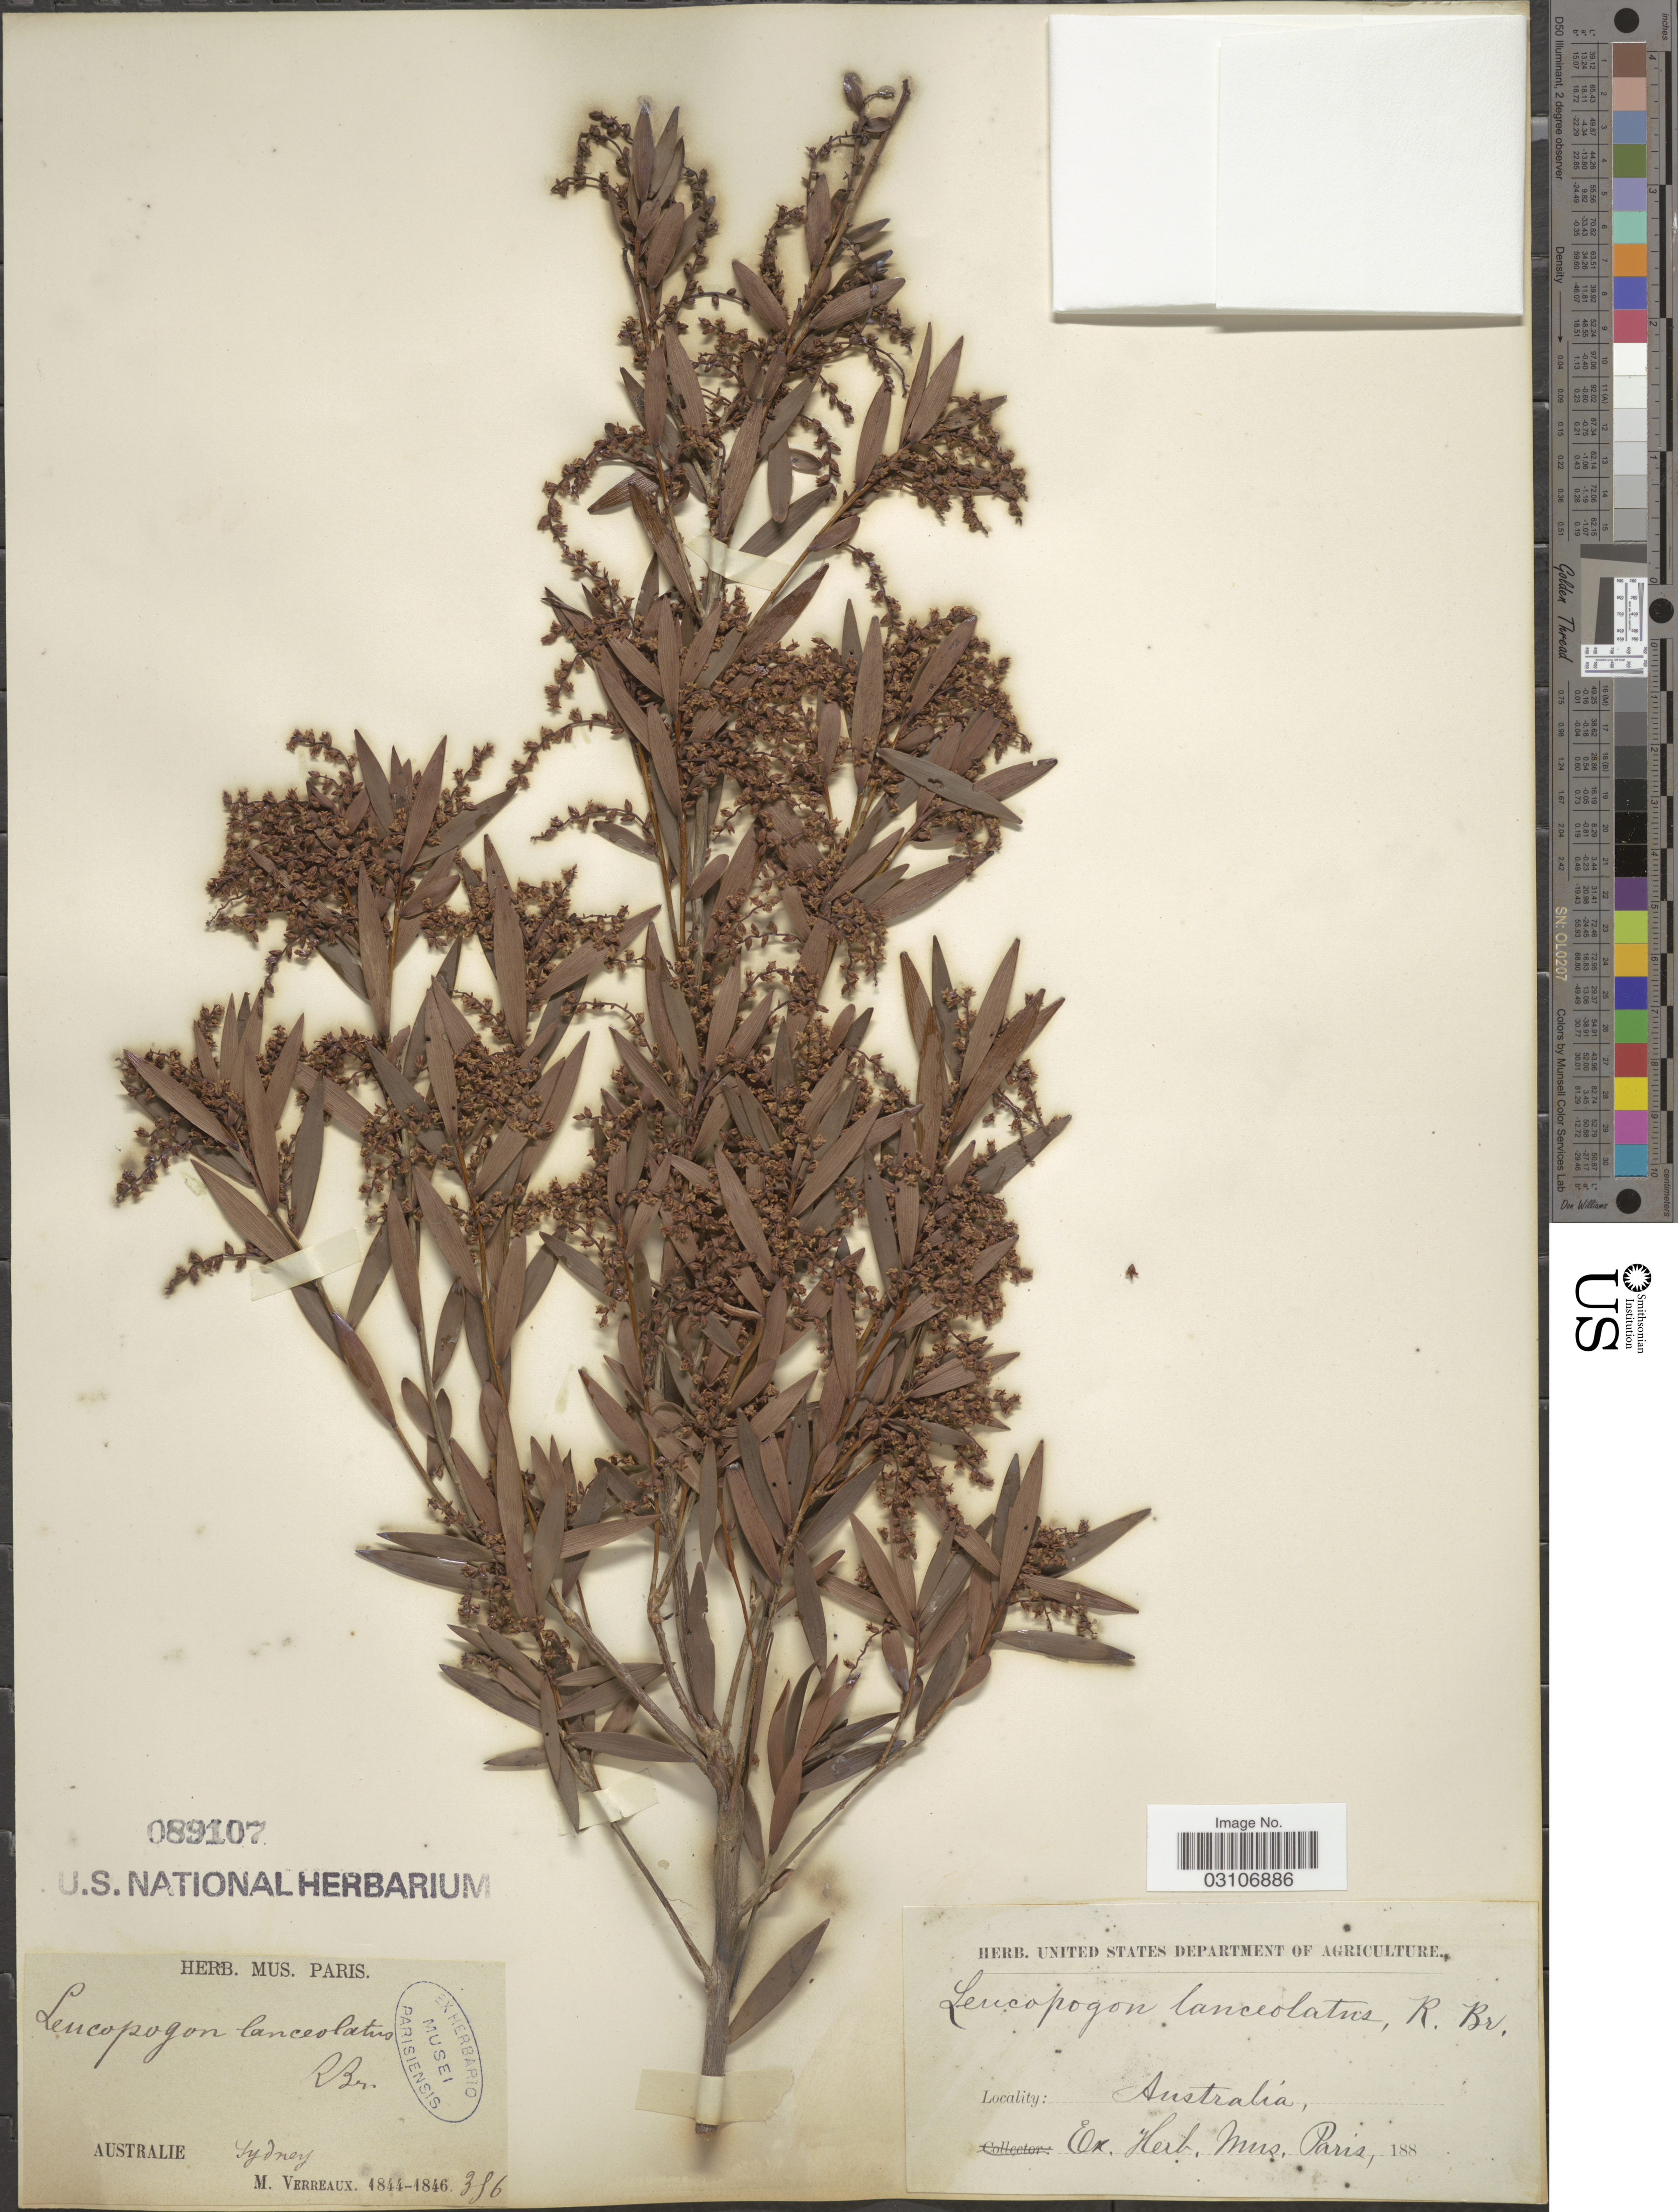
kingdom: Plantae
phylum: Tracheophyta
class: Magnoliopsida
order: Ericales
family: Ericaceae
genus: Leucopogon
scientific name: Leucopogon lanceolatus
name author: R. Br.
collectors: M. Verreaux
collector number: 356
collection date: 1844/1846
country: Australia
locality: Sydney.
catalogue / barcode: US 89107